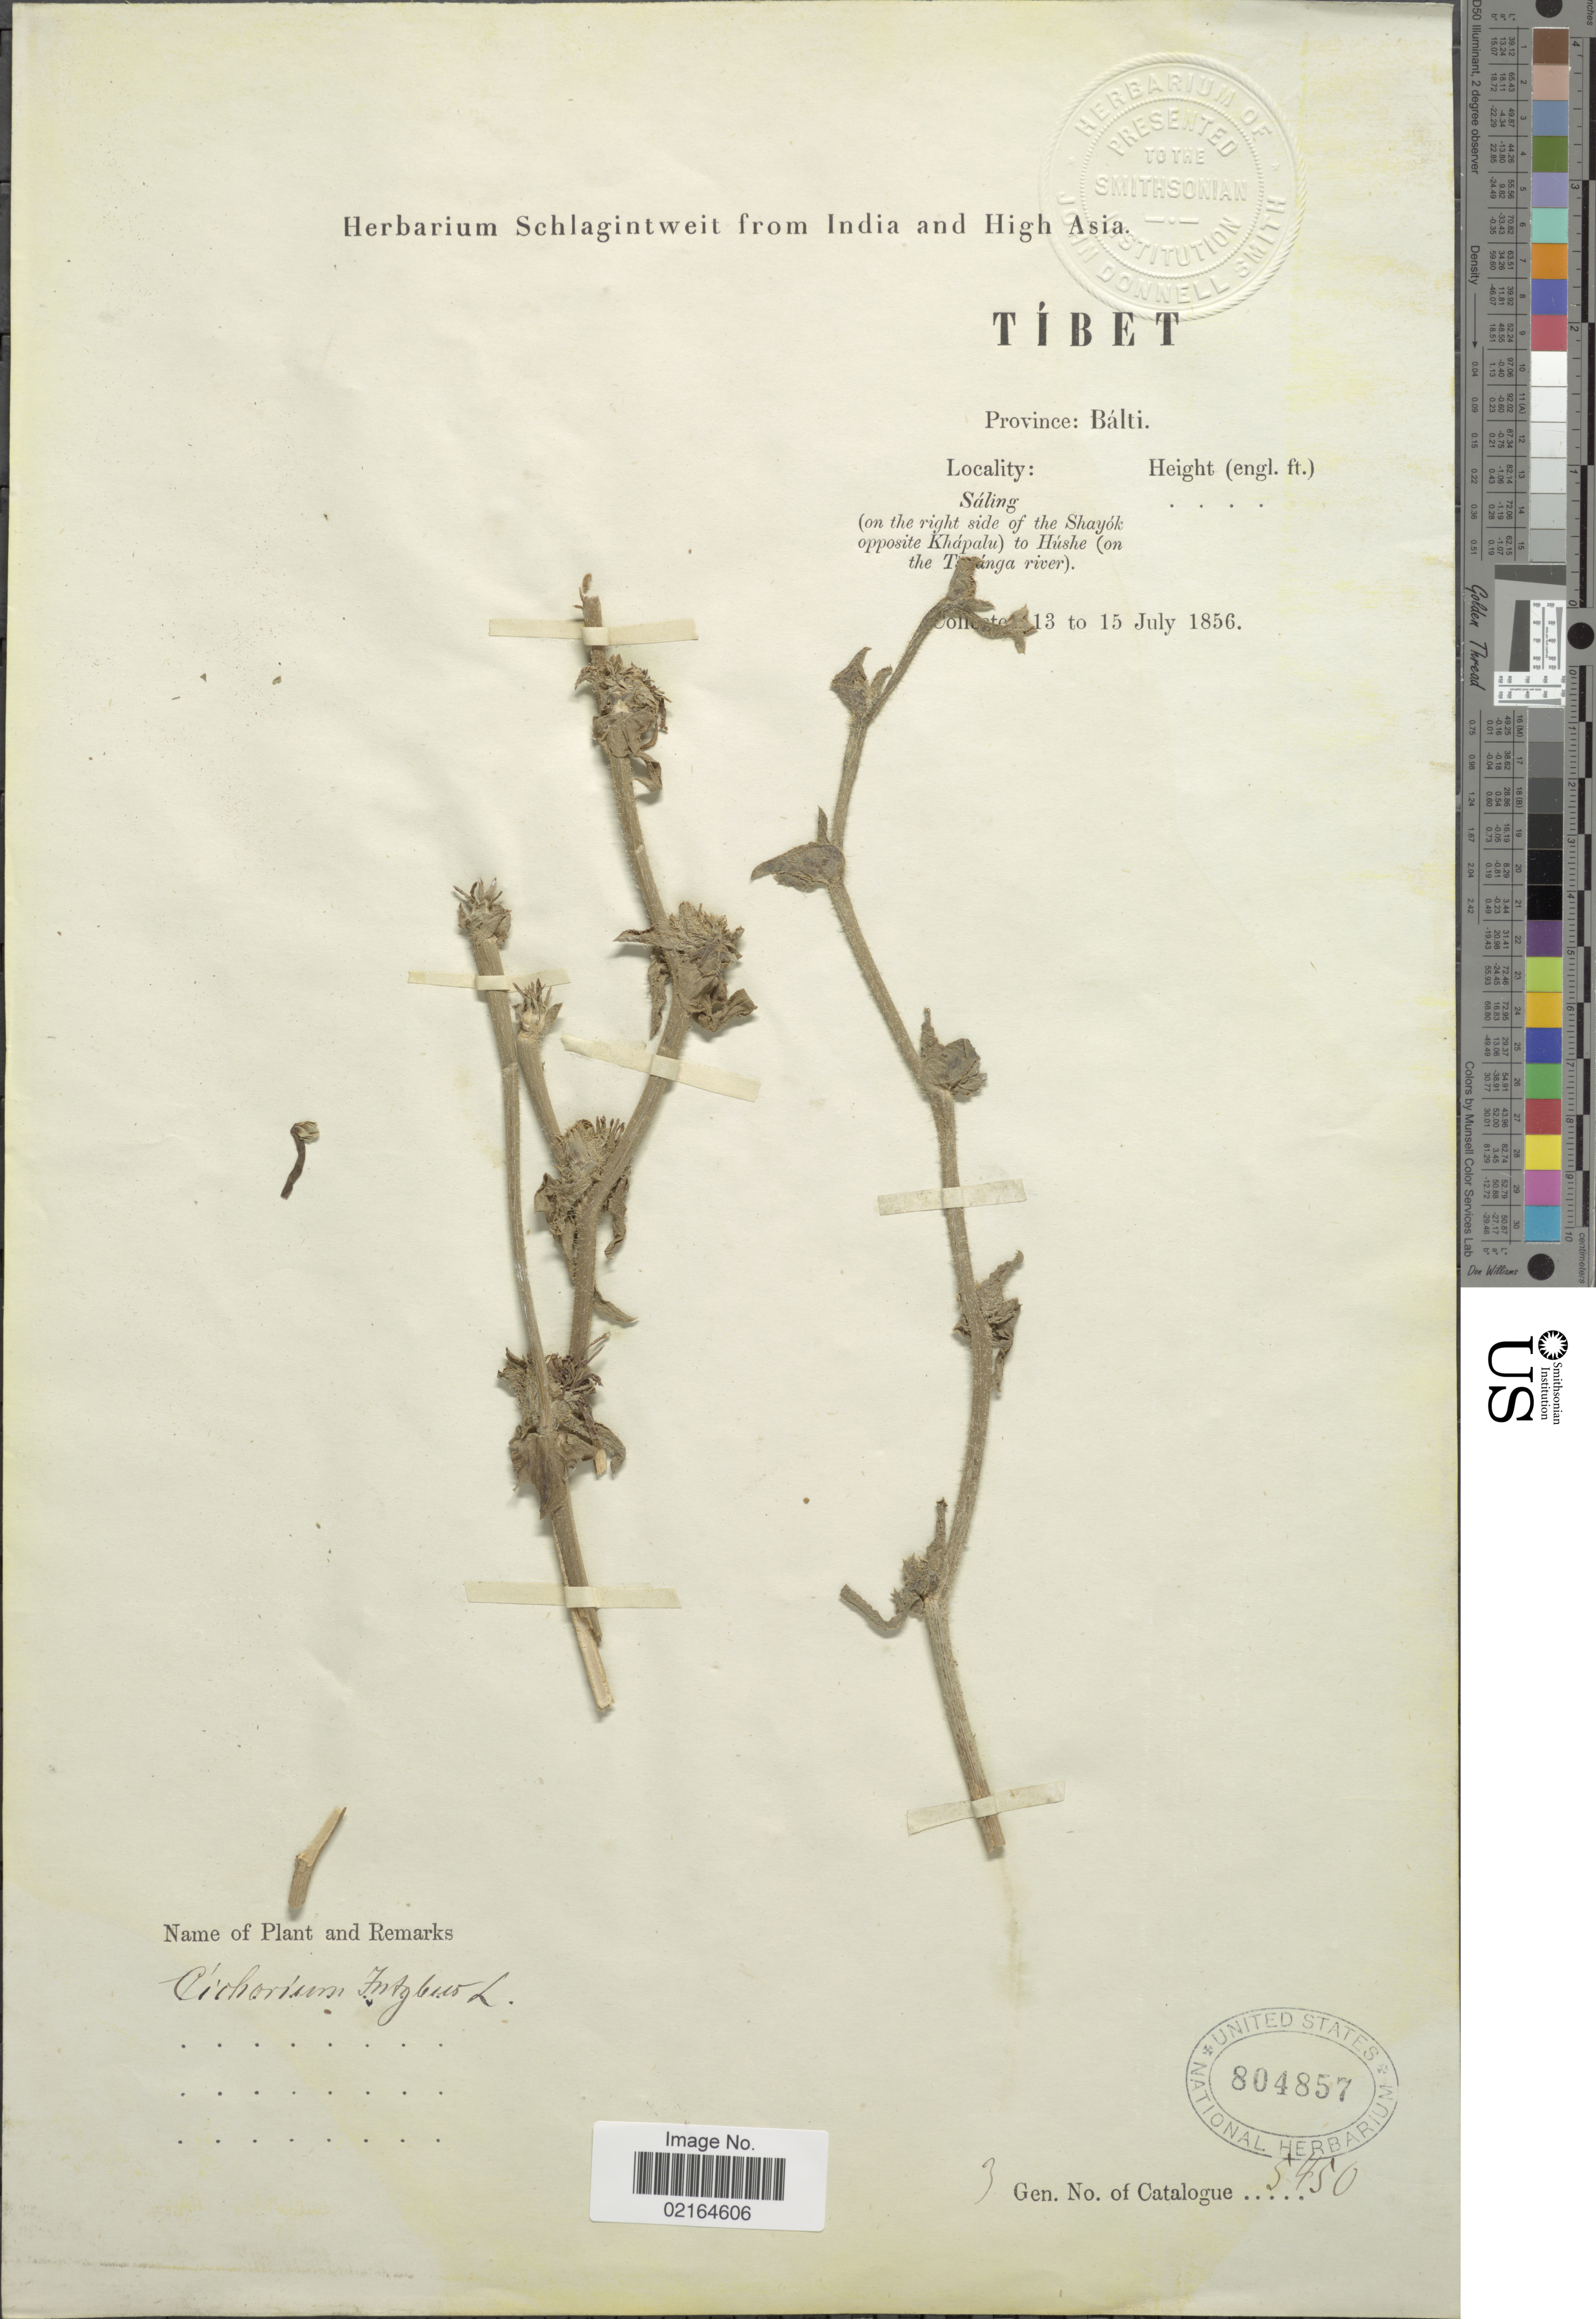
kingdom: Plantae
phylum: Tracheophyta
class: Magnoliopsida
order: Asterales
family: Asteraceae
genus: Cichorium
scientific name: Cichorium intybus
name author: L.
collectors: ex herb. Schlagintweit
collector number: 5450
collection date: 1856-07-13/1856-07-15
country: China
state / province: Xizang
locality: Tibet. Province: Balti, Saling (on the right side of the Shayok opposite Khapalu) to Hushe (on the T [illegible text]anga river)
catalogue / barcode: US 804857